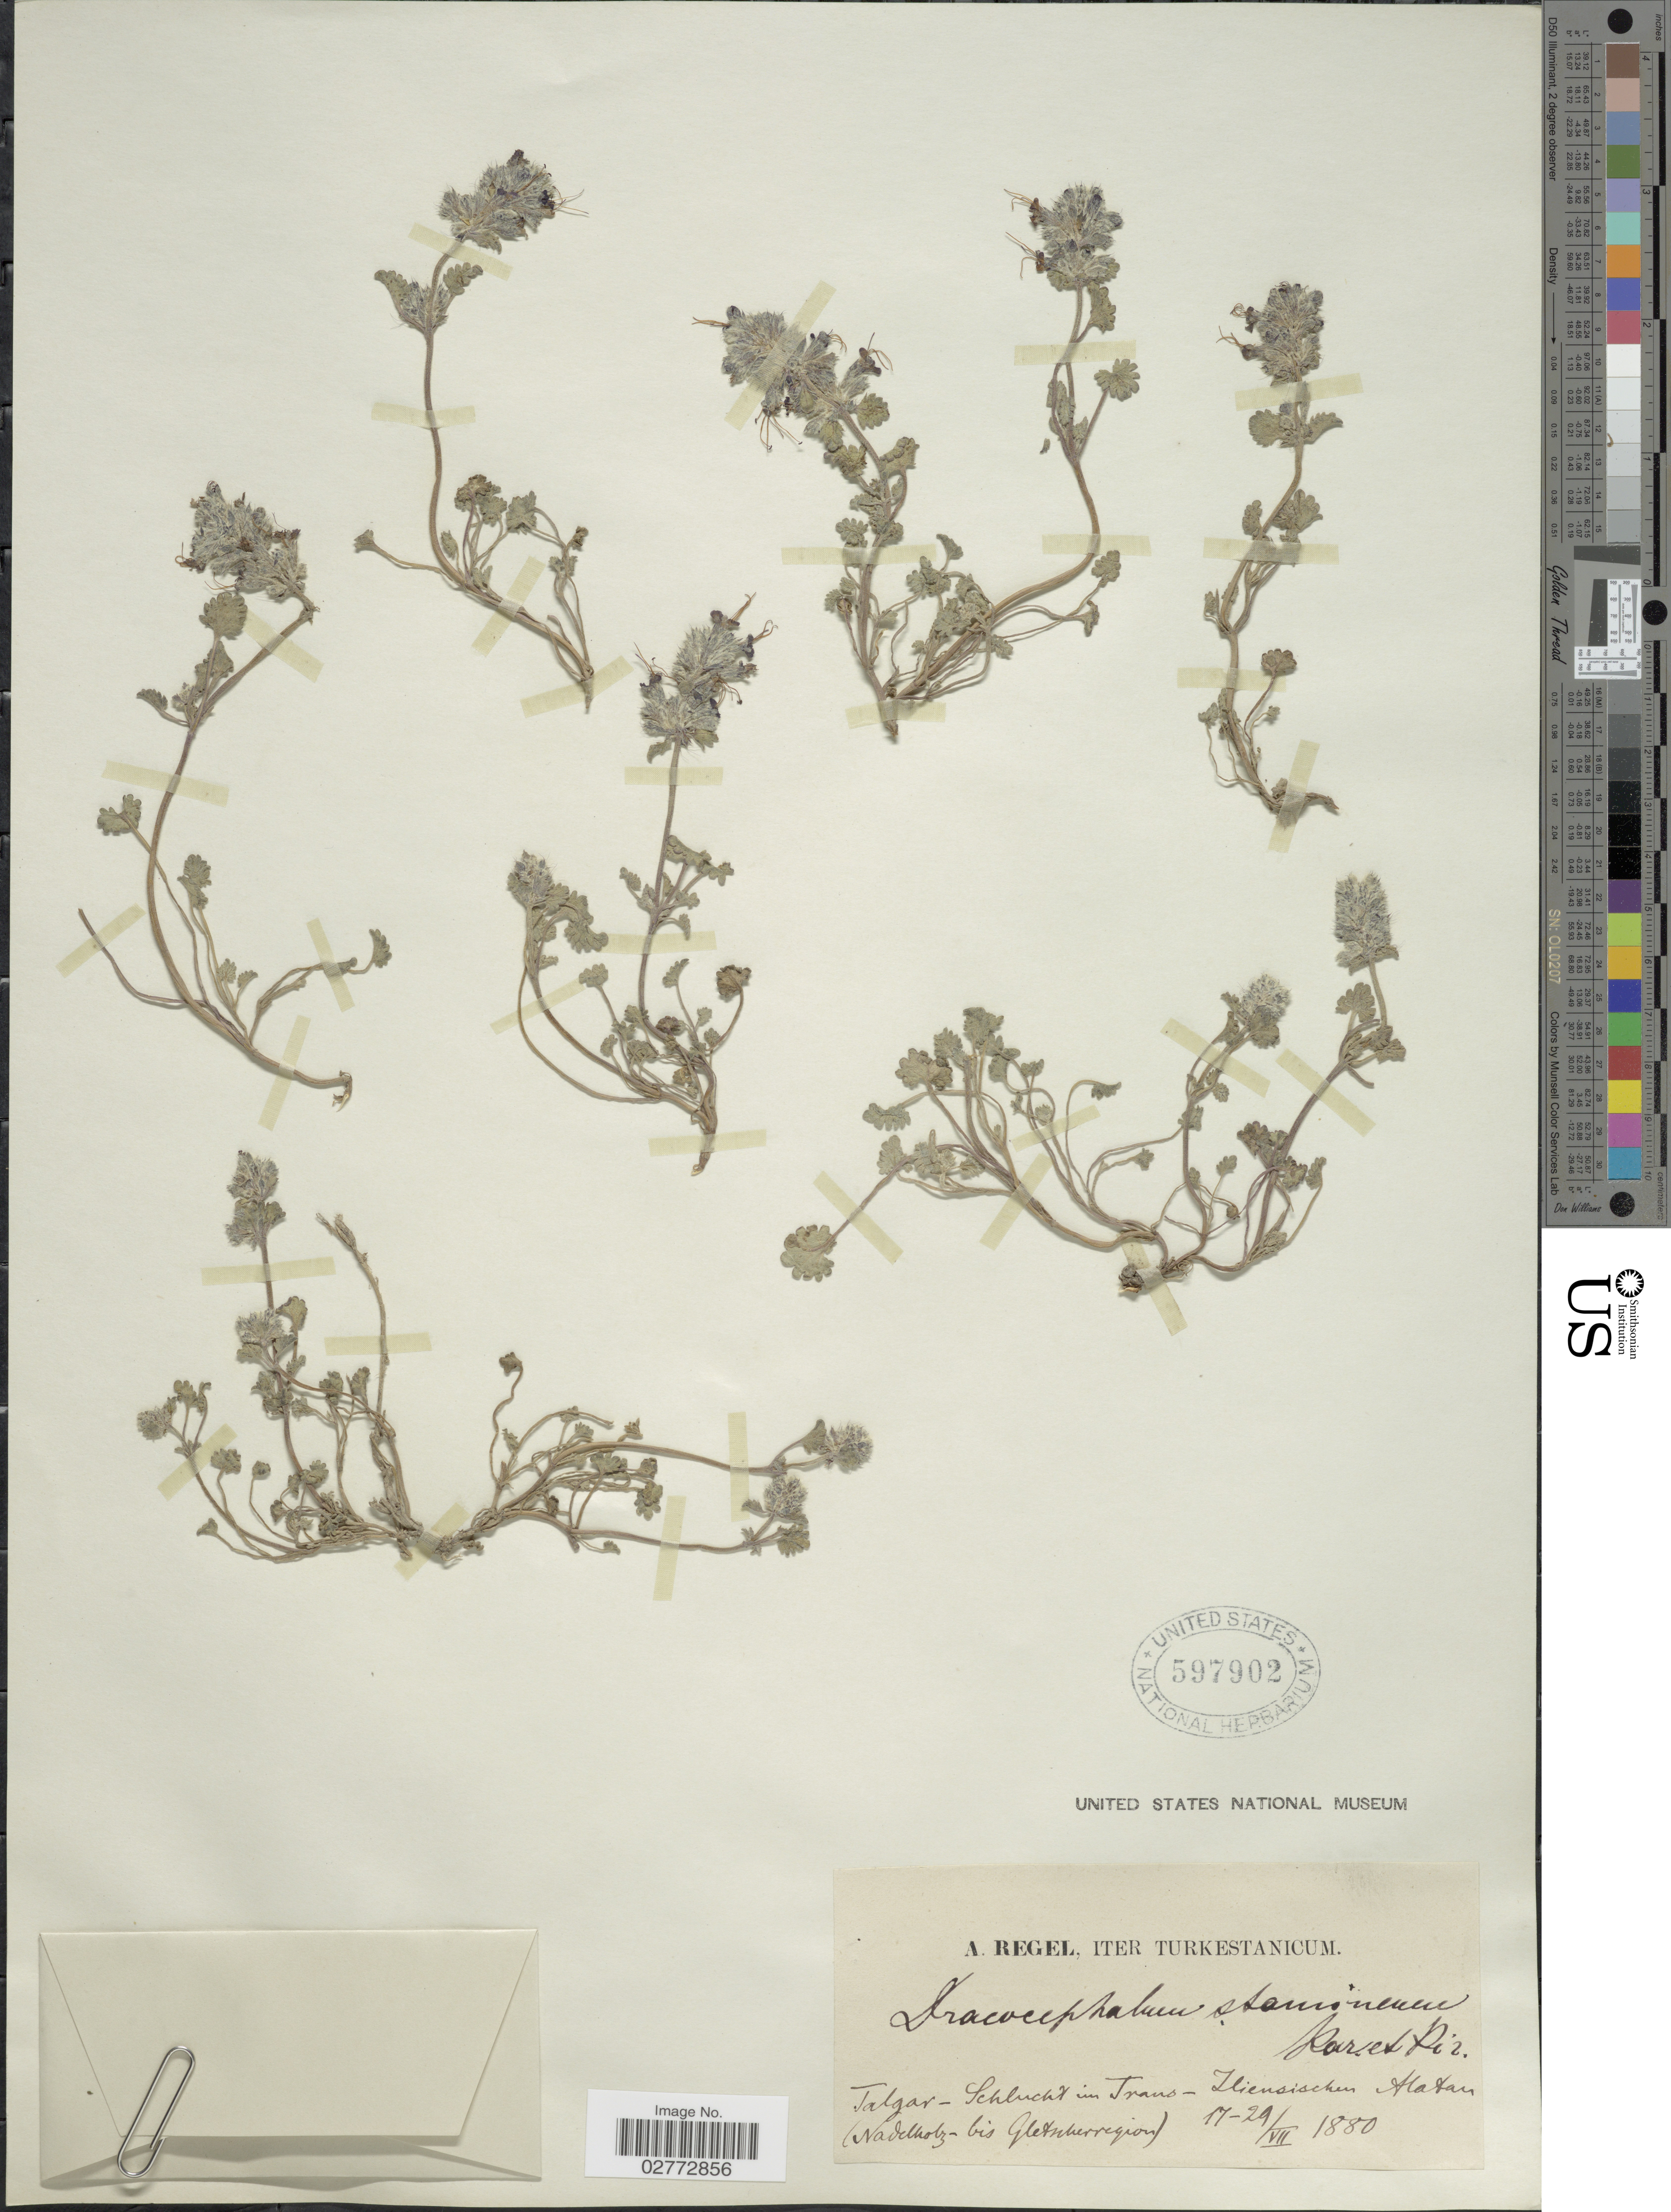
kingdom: Plantae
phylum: Tracheophyta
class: Magnoliopsida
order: Lamiales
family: Lamiaceae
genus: Dracocephalum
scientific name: Dracocephalum stamineum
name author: Kar. & Kir.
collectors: A. Regel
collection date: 1880-07-17/1880-07-29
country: Kazakhstan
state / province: Almaty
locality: Talgar - Schlucht in Trans - Iliensischen Alatau (Nadelholz bis Gletscherregion). Iter Turkestanicum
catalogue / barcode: US 597902